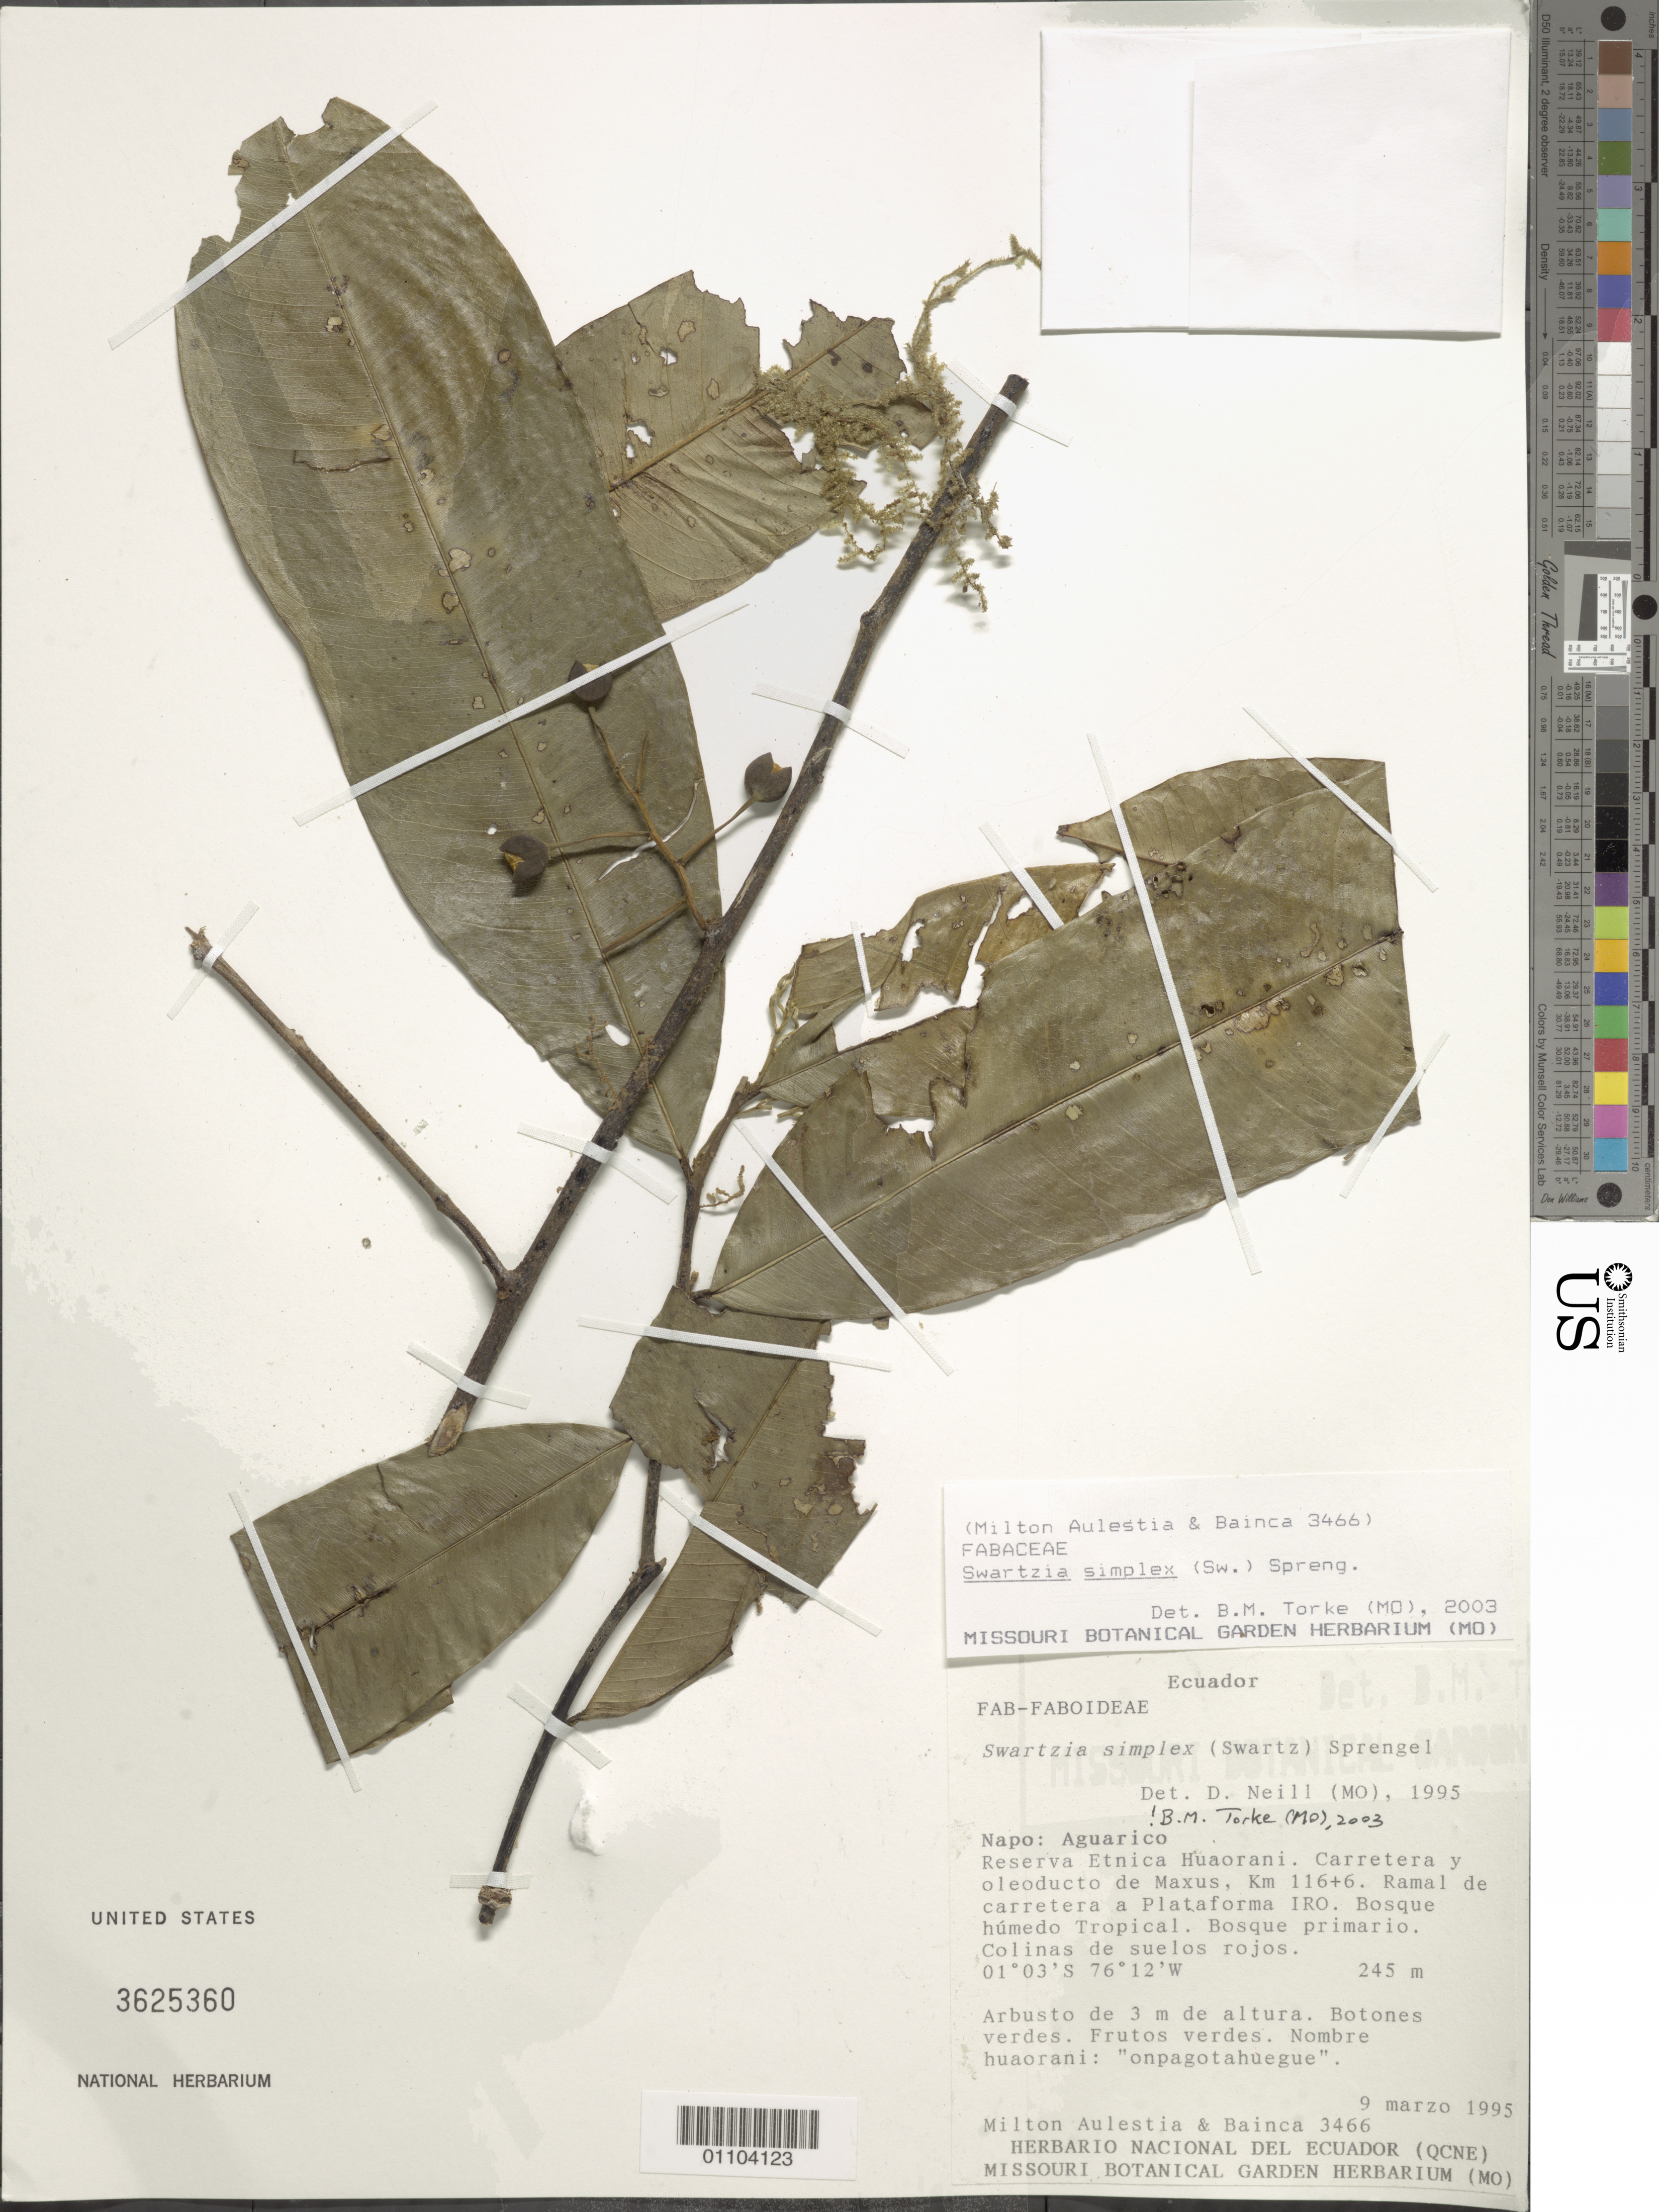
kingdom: Plantae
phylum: Tracheophyta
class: Magnoliopsida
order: Fabales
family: Fabaceae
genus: Swartzia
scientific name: Swartzia simplex var. ochnacea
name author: (DC.) R.S. Cowan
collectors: M. Aulestia & -. Bainca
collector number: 3466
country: Ecuador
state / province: Napo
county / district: Aguarico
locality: Reserva Etnica Huaorani, Carretera and oleoducto de Maxus, Ramal de Carretera a Plataforma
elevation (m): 245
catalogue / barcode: US 3625360